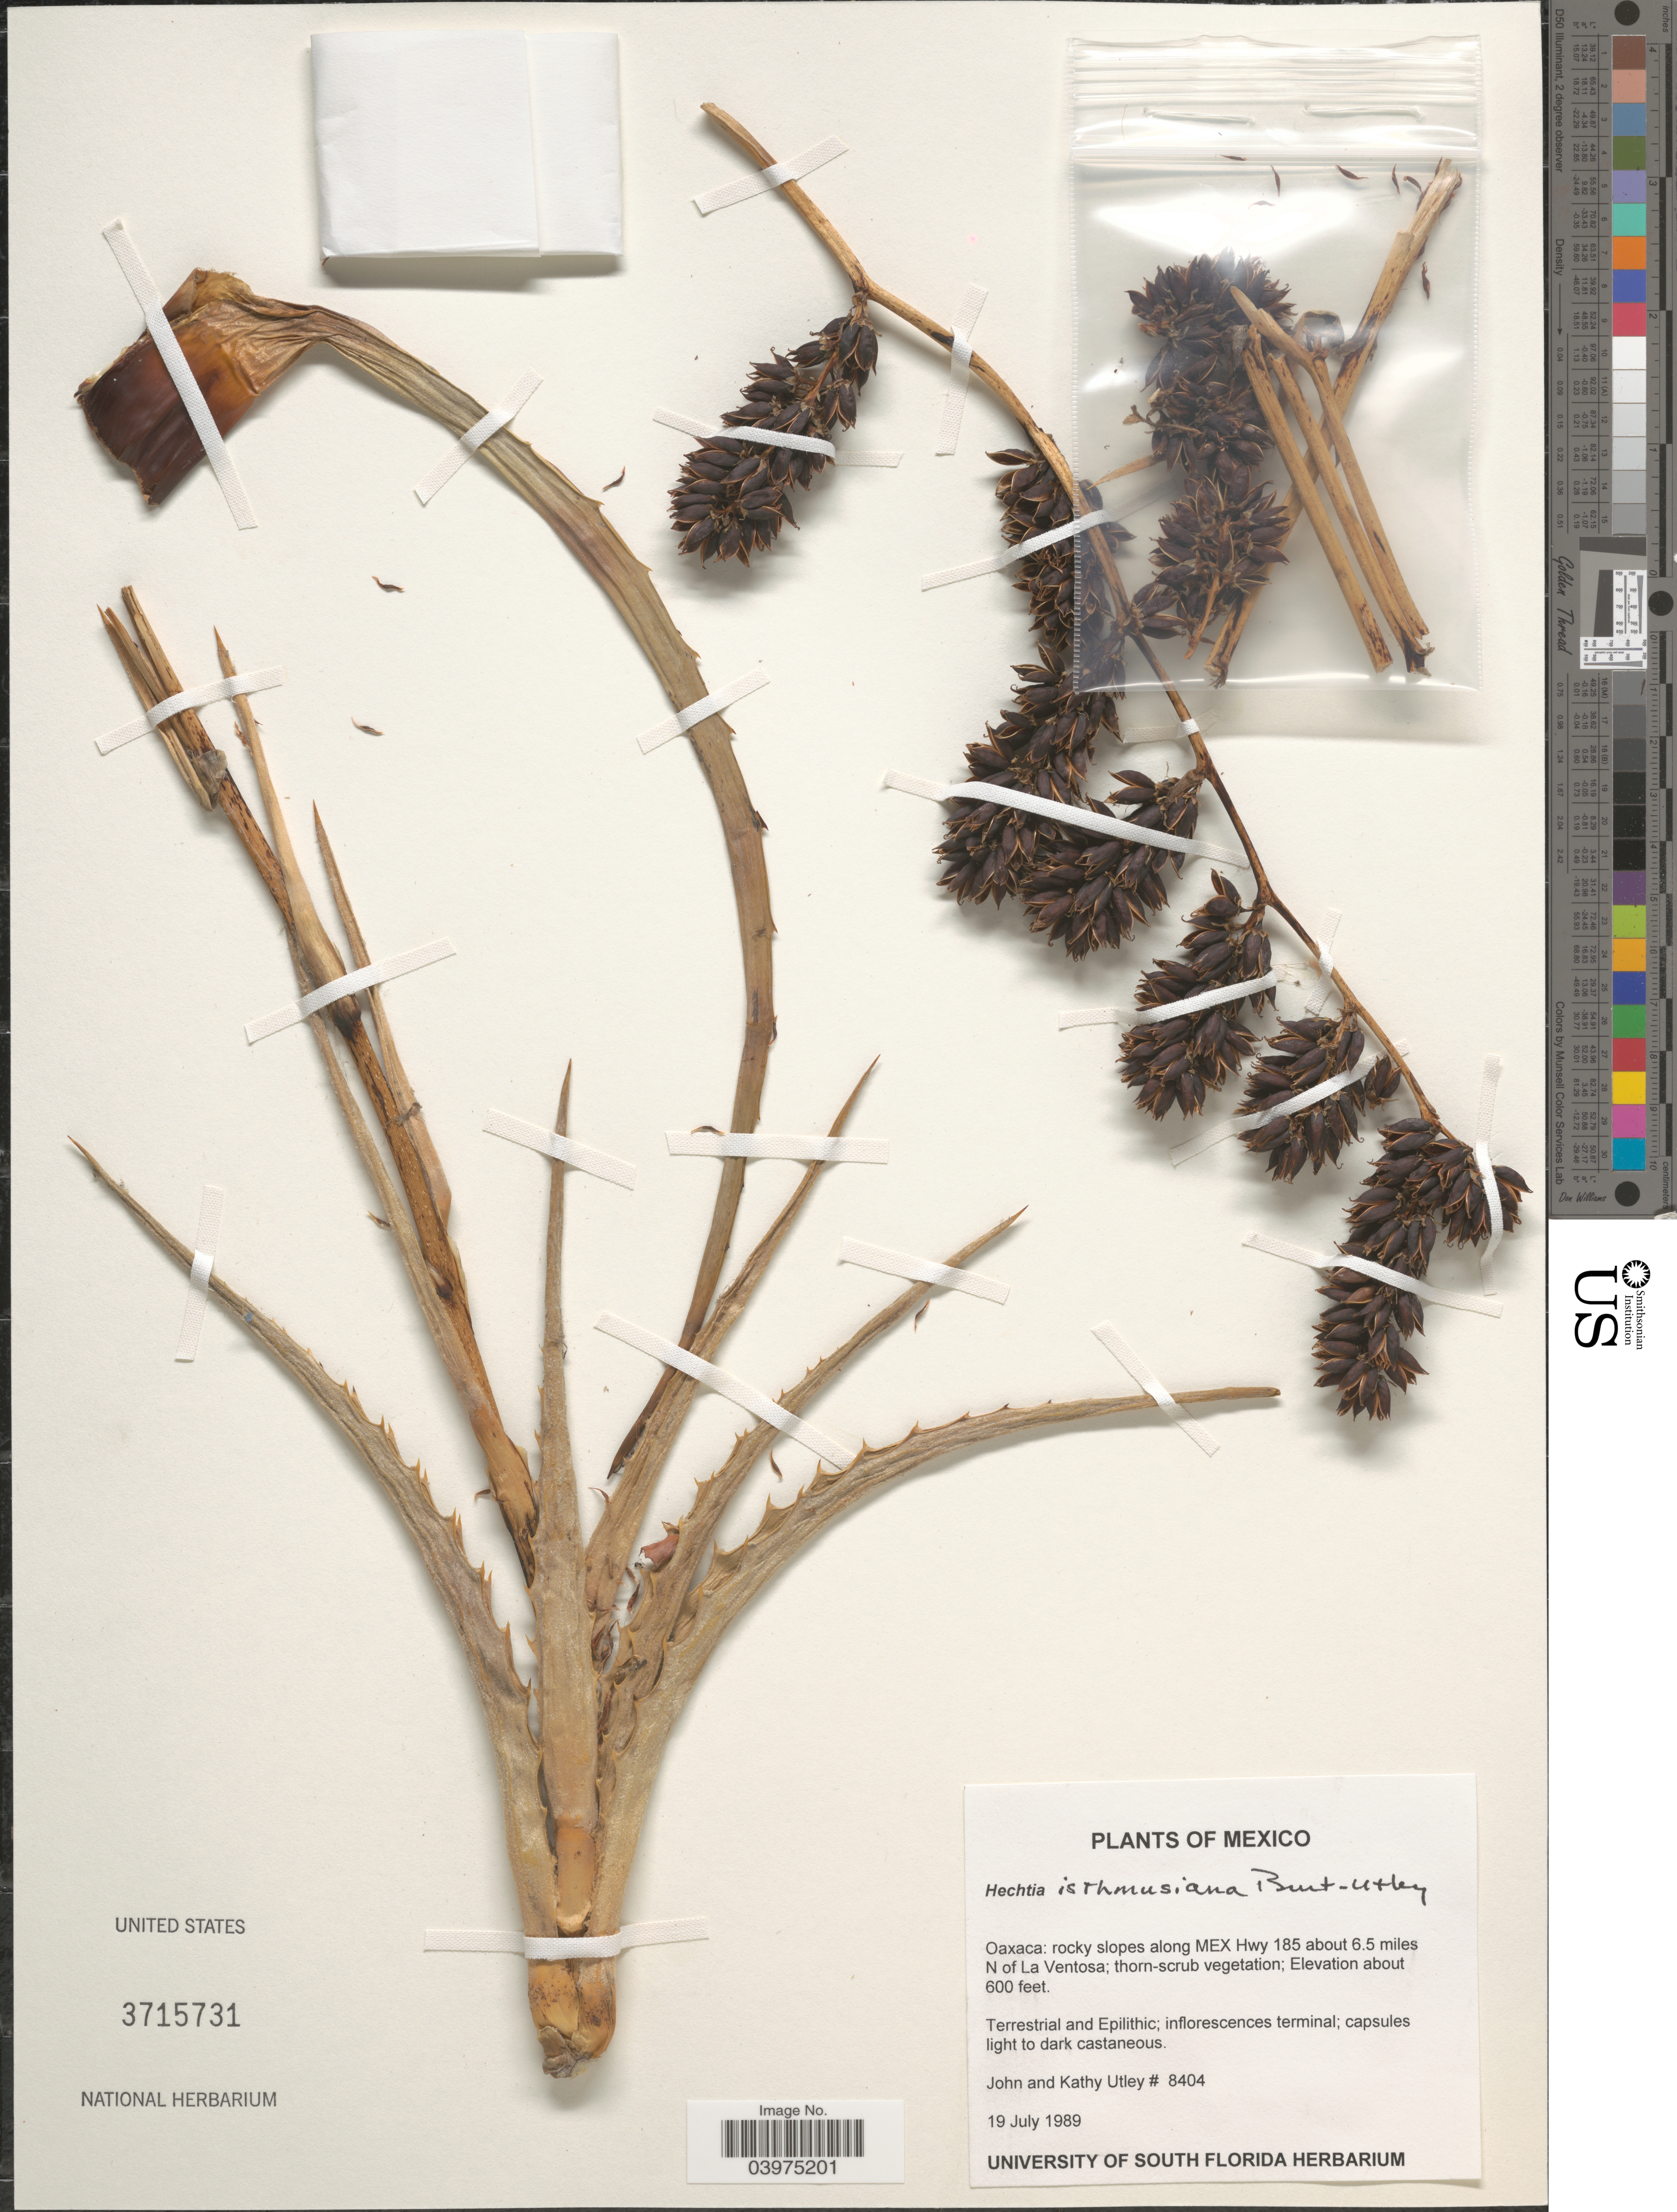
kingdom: Plantae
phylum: Tracheophyta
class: Liliopsida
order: Poales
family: Bromeliaceae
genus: Hechtia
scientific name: Hechtia isthmusiana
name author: Burt-Utley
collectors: J. F. Utley & K. Burt-Utley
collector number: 8404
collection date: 1989-07-19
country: Mexico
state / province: Oaxaca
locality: Rocky slopes along MEX Hwy 185 about 6.5 miles N of La Ventosa.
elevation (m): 183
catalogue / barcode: US 3715731